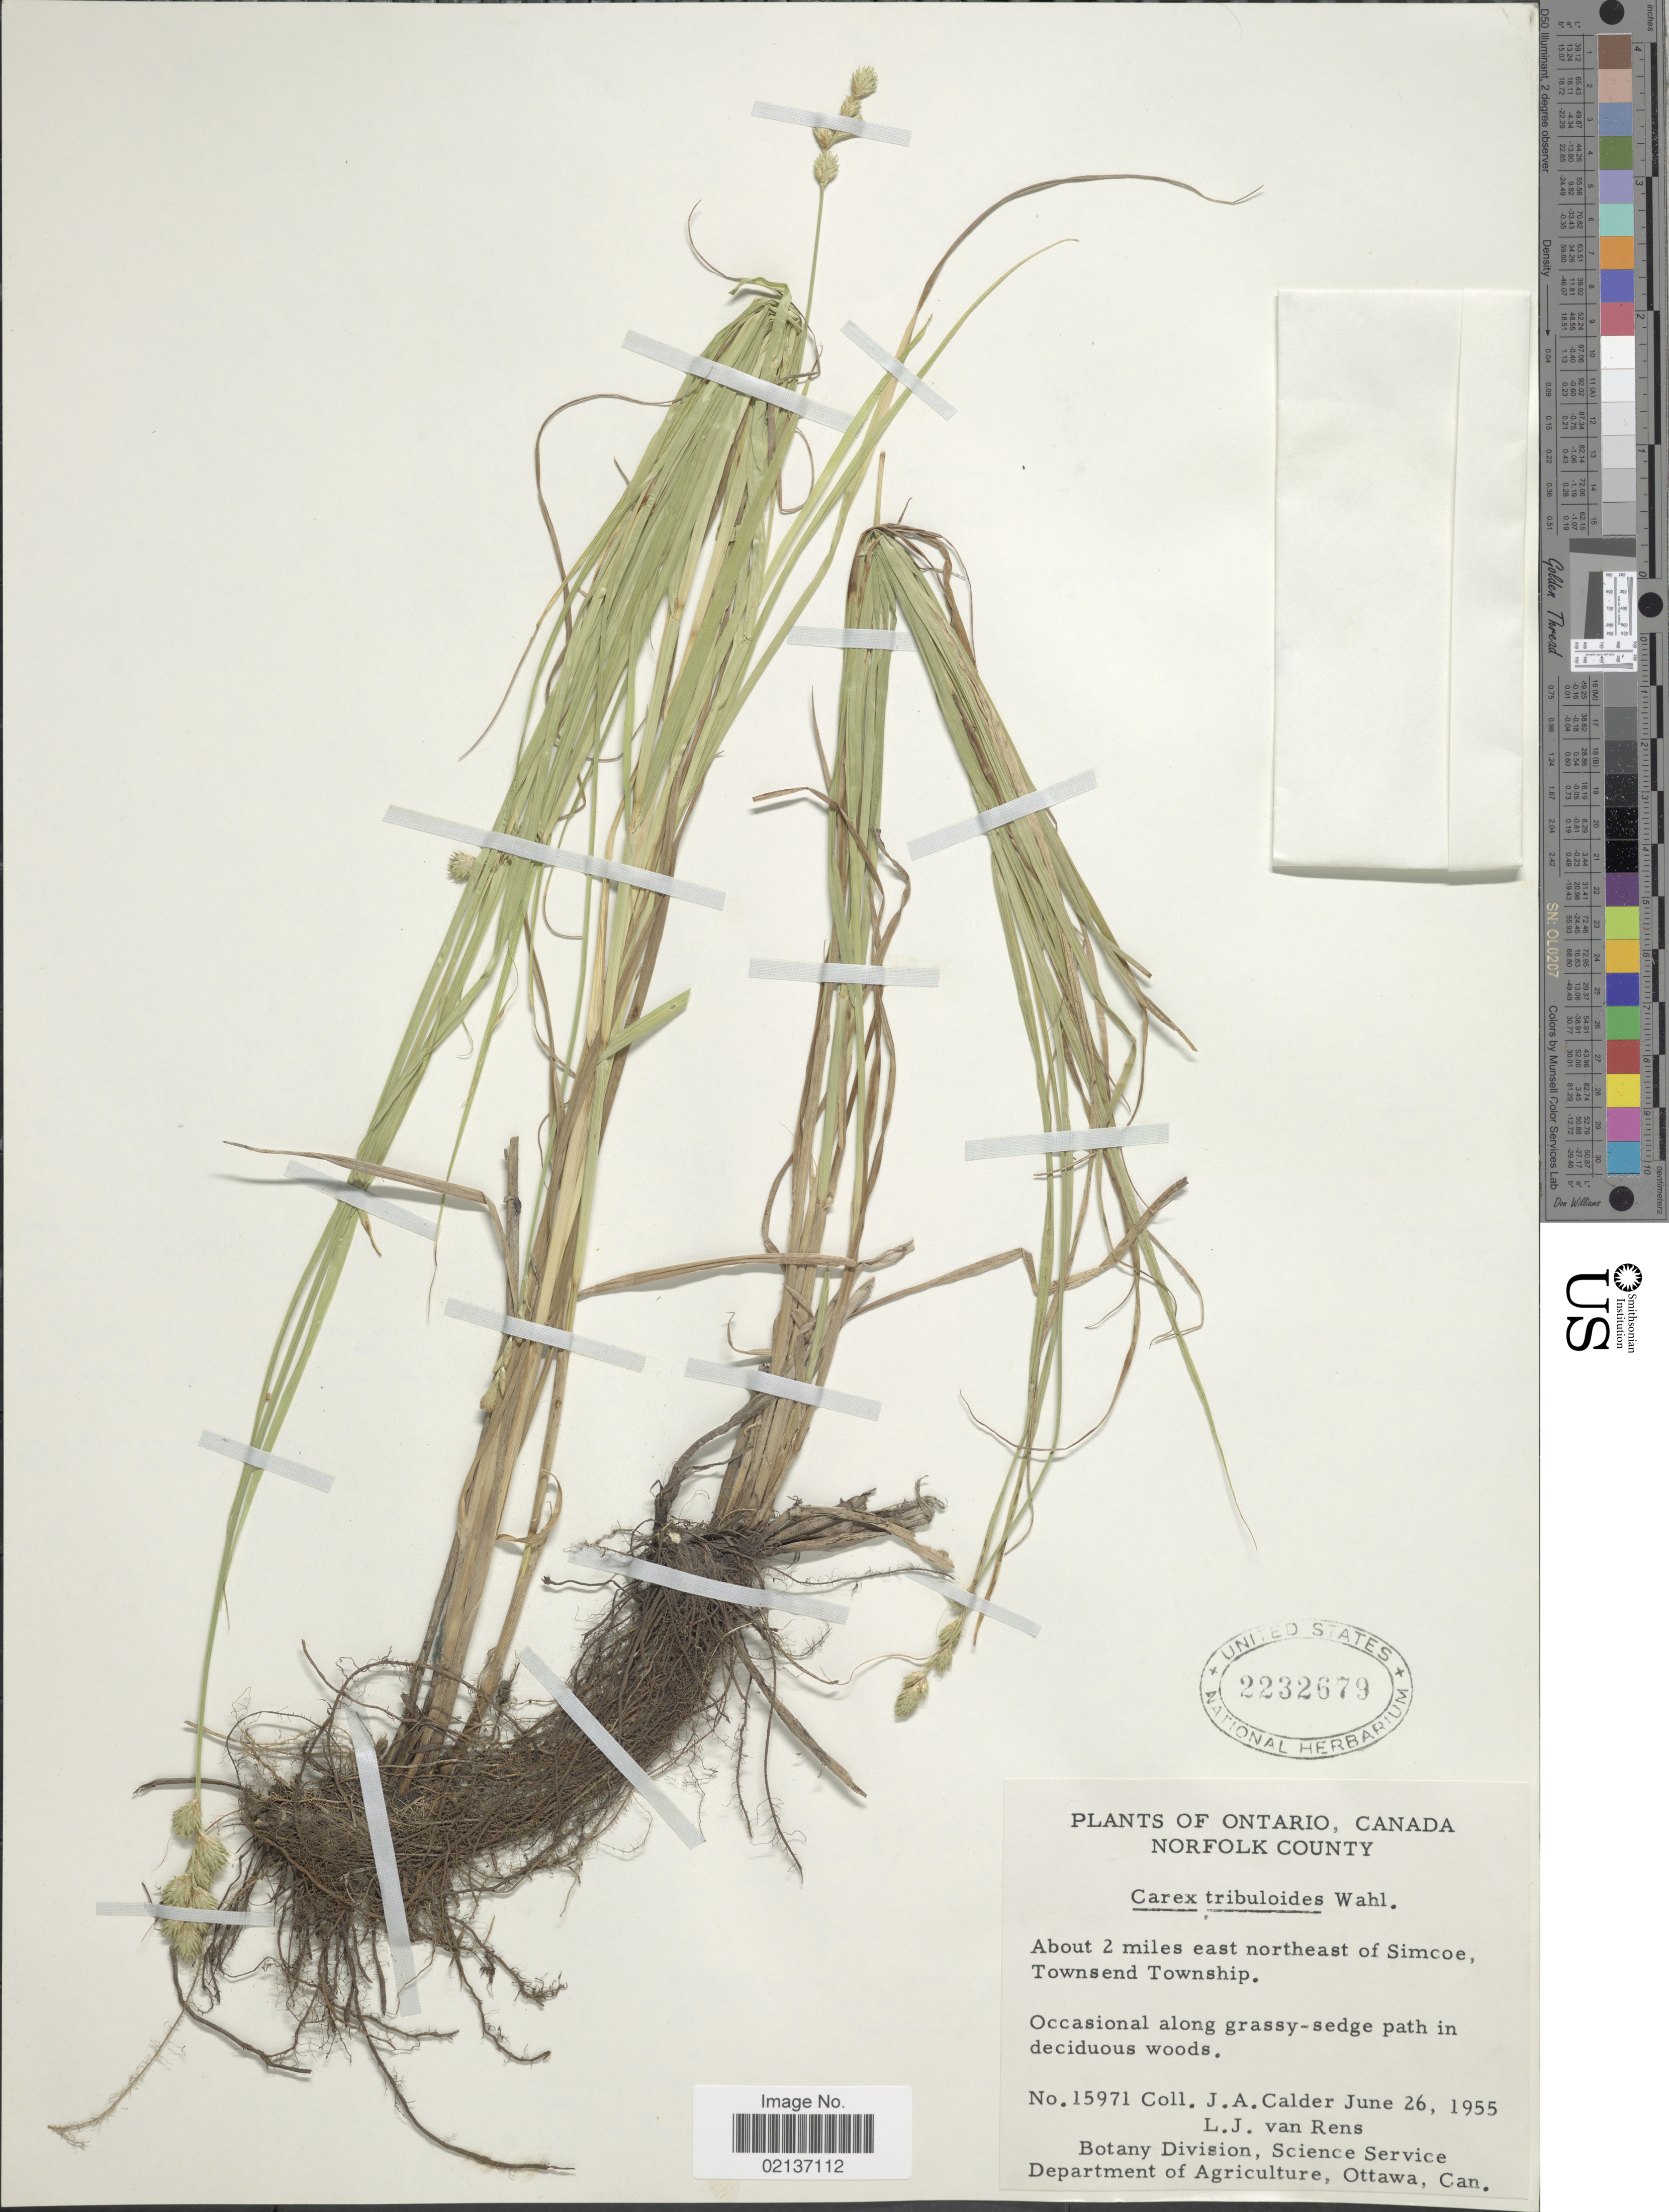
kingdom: Plantae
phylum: Tracheophyta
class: Liliopsida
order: Poales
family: Cyperaceae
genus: Carex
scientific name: Carex tribuloides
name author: Wahlenb.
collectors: J. A. Calder & L. Van Rens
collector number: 15971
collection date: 1955-06-26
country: Canada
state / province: Ontario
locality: Norfolk County, about 2 miles east northeast of Simcoe, Townsend Township, along grassy-sedge path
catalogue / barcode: US 2232679